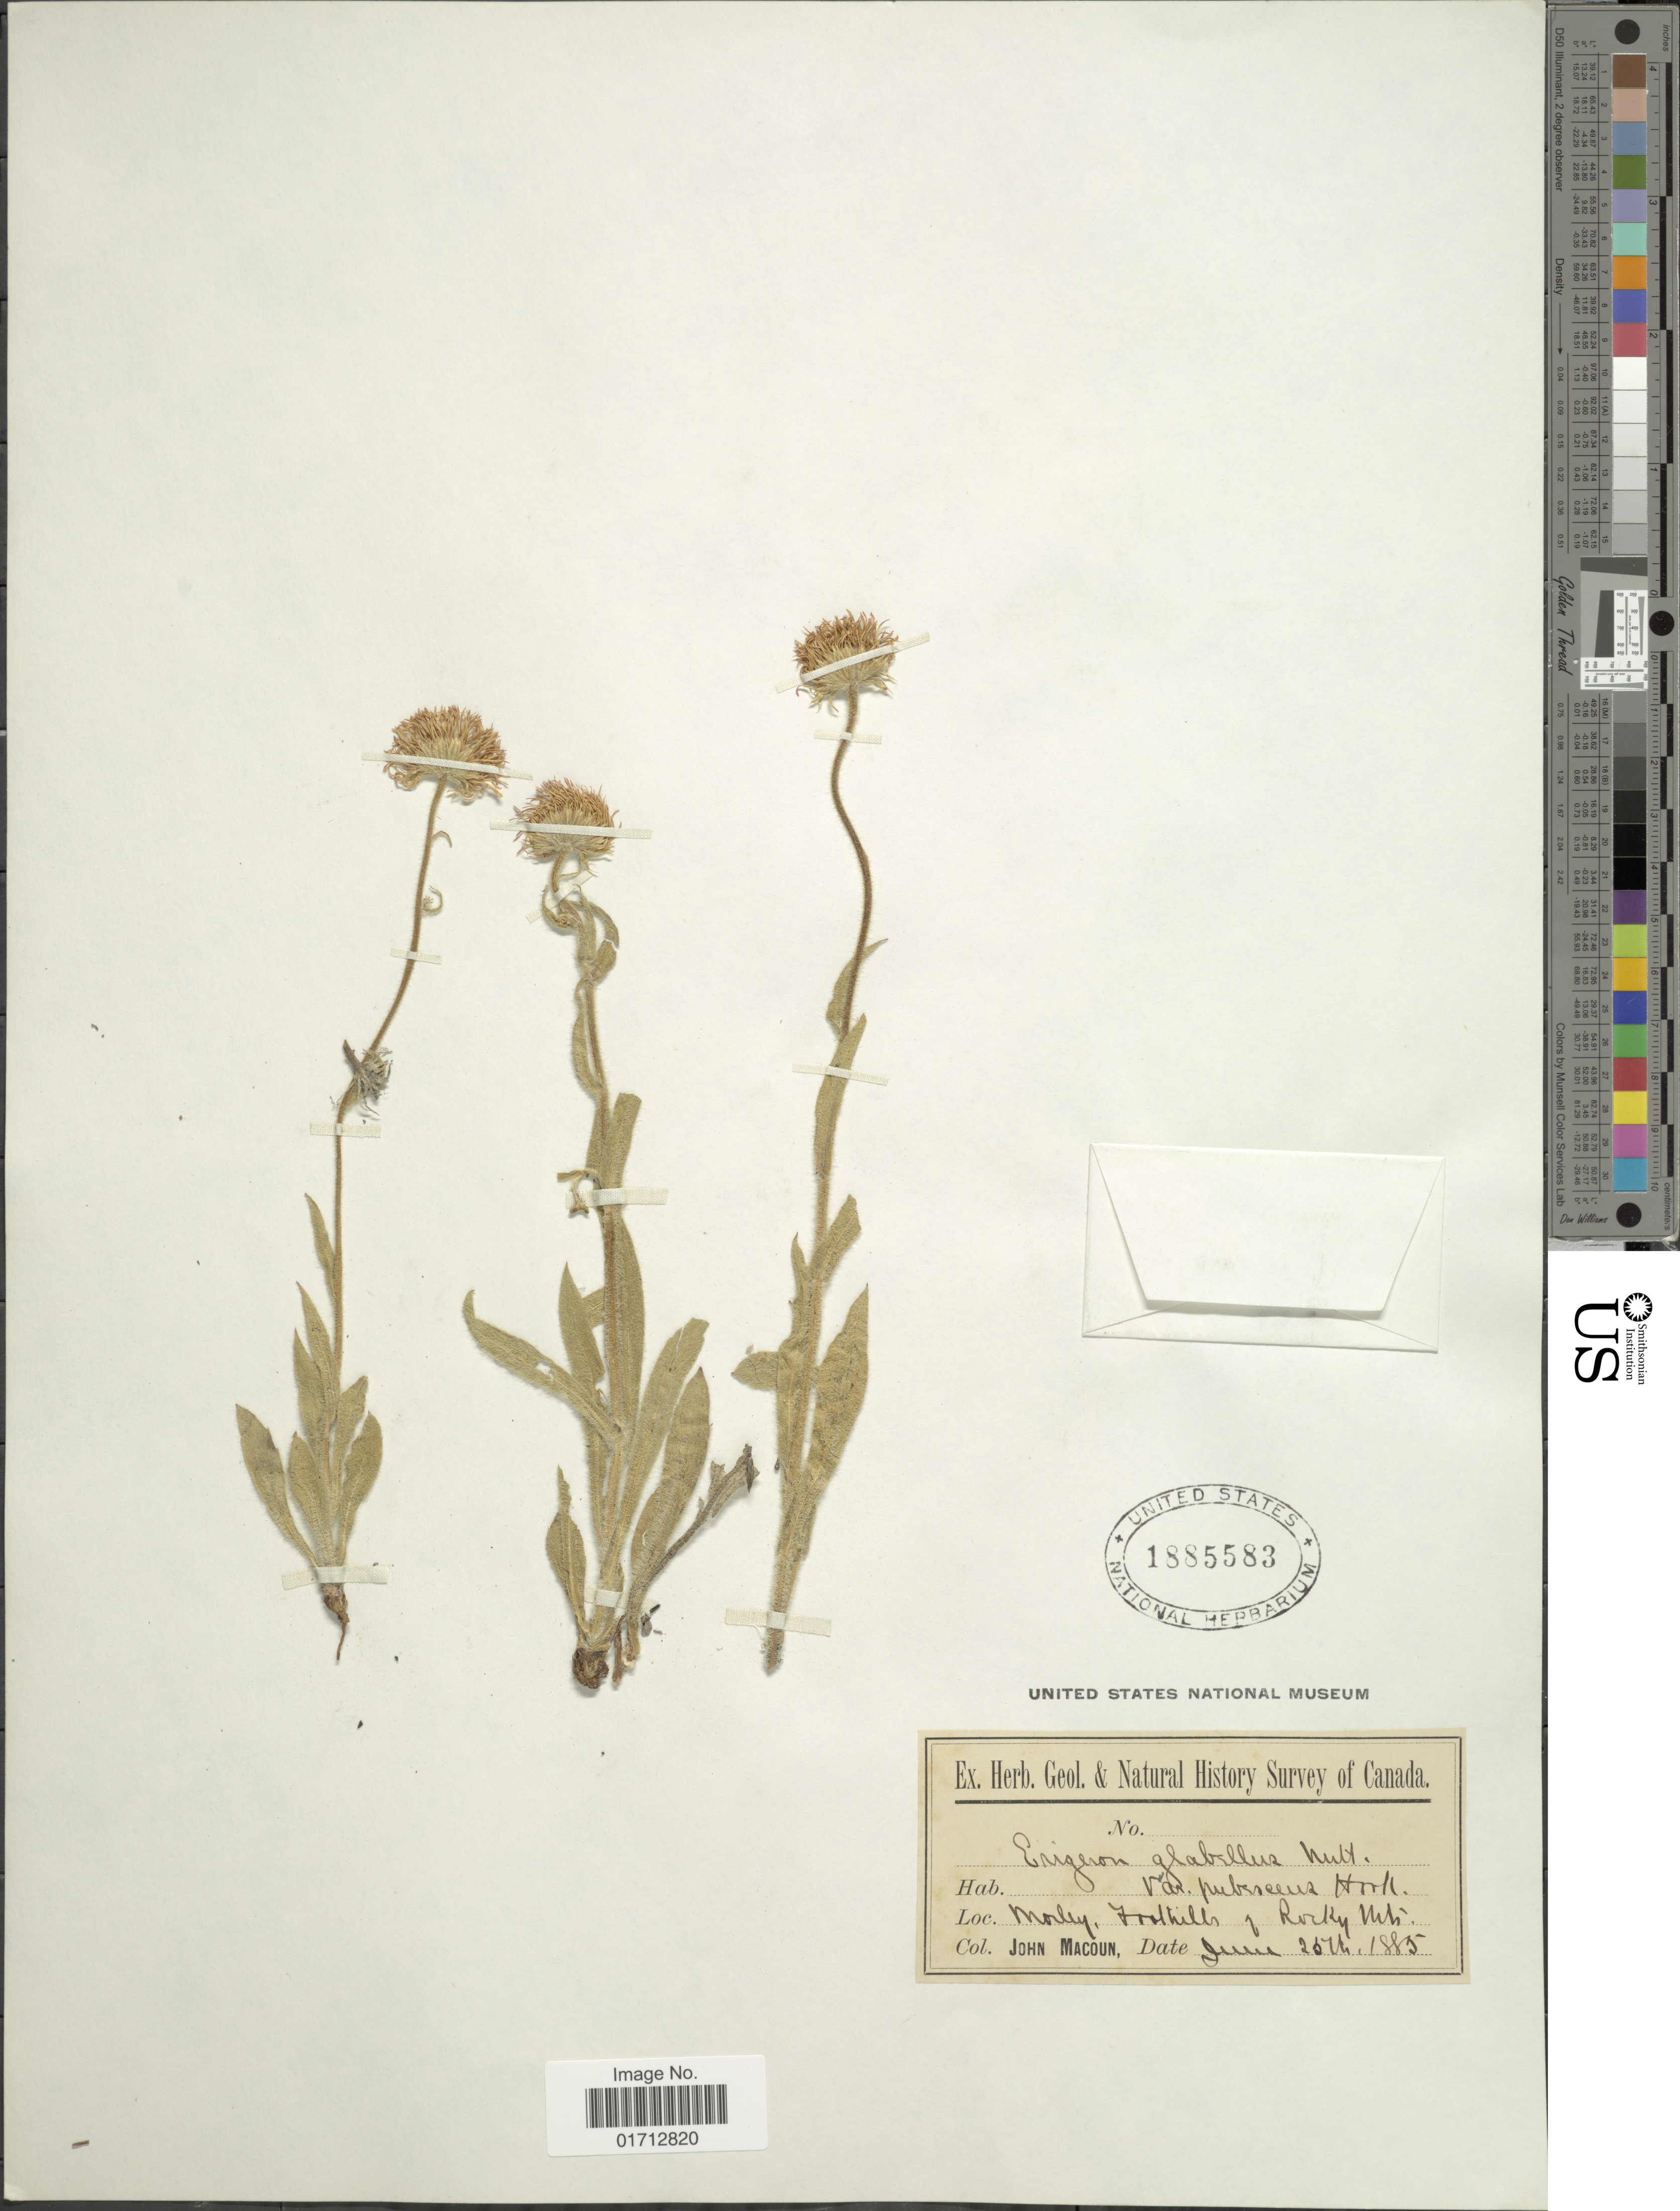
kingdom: Plantae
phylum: Tracheophyta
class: Magnoliopsida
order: Asterales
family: Asteraceae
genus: Erigeron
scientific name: Erigeron glabellus subsp. pubescens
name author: (Hook.) Cronq.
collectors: J. Macoun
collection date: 1885-06-25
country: Canada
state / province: Alberta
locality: Morley, Foothills of Rocky Mts.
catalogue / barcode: US 1885583